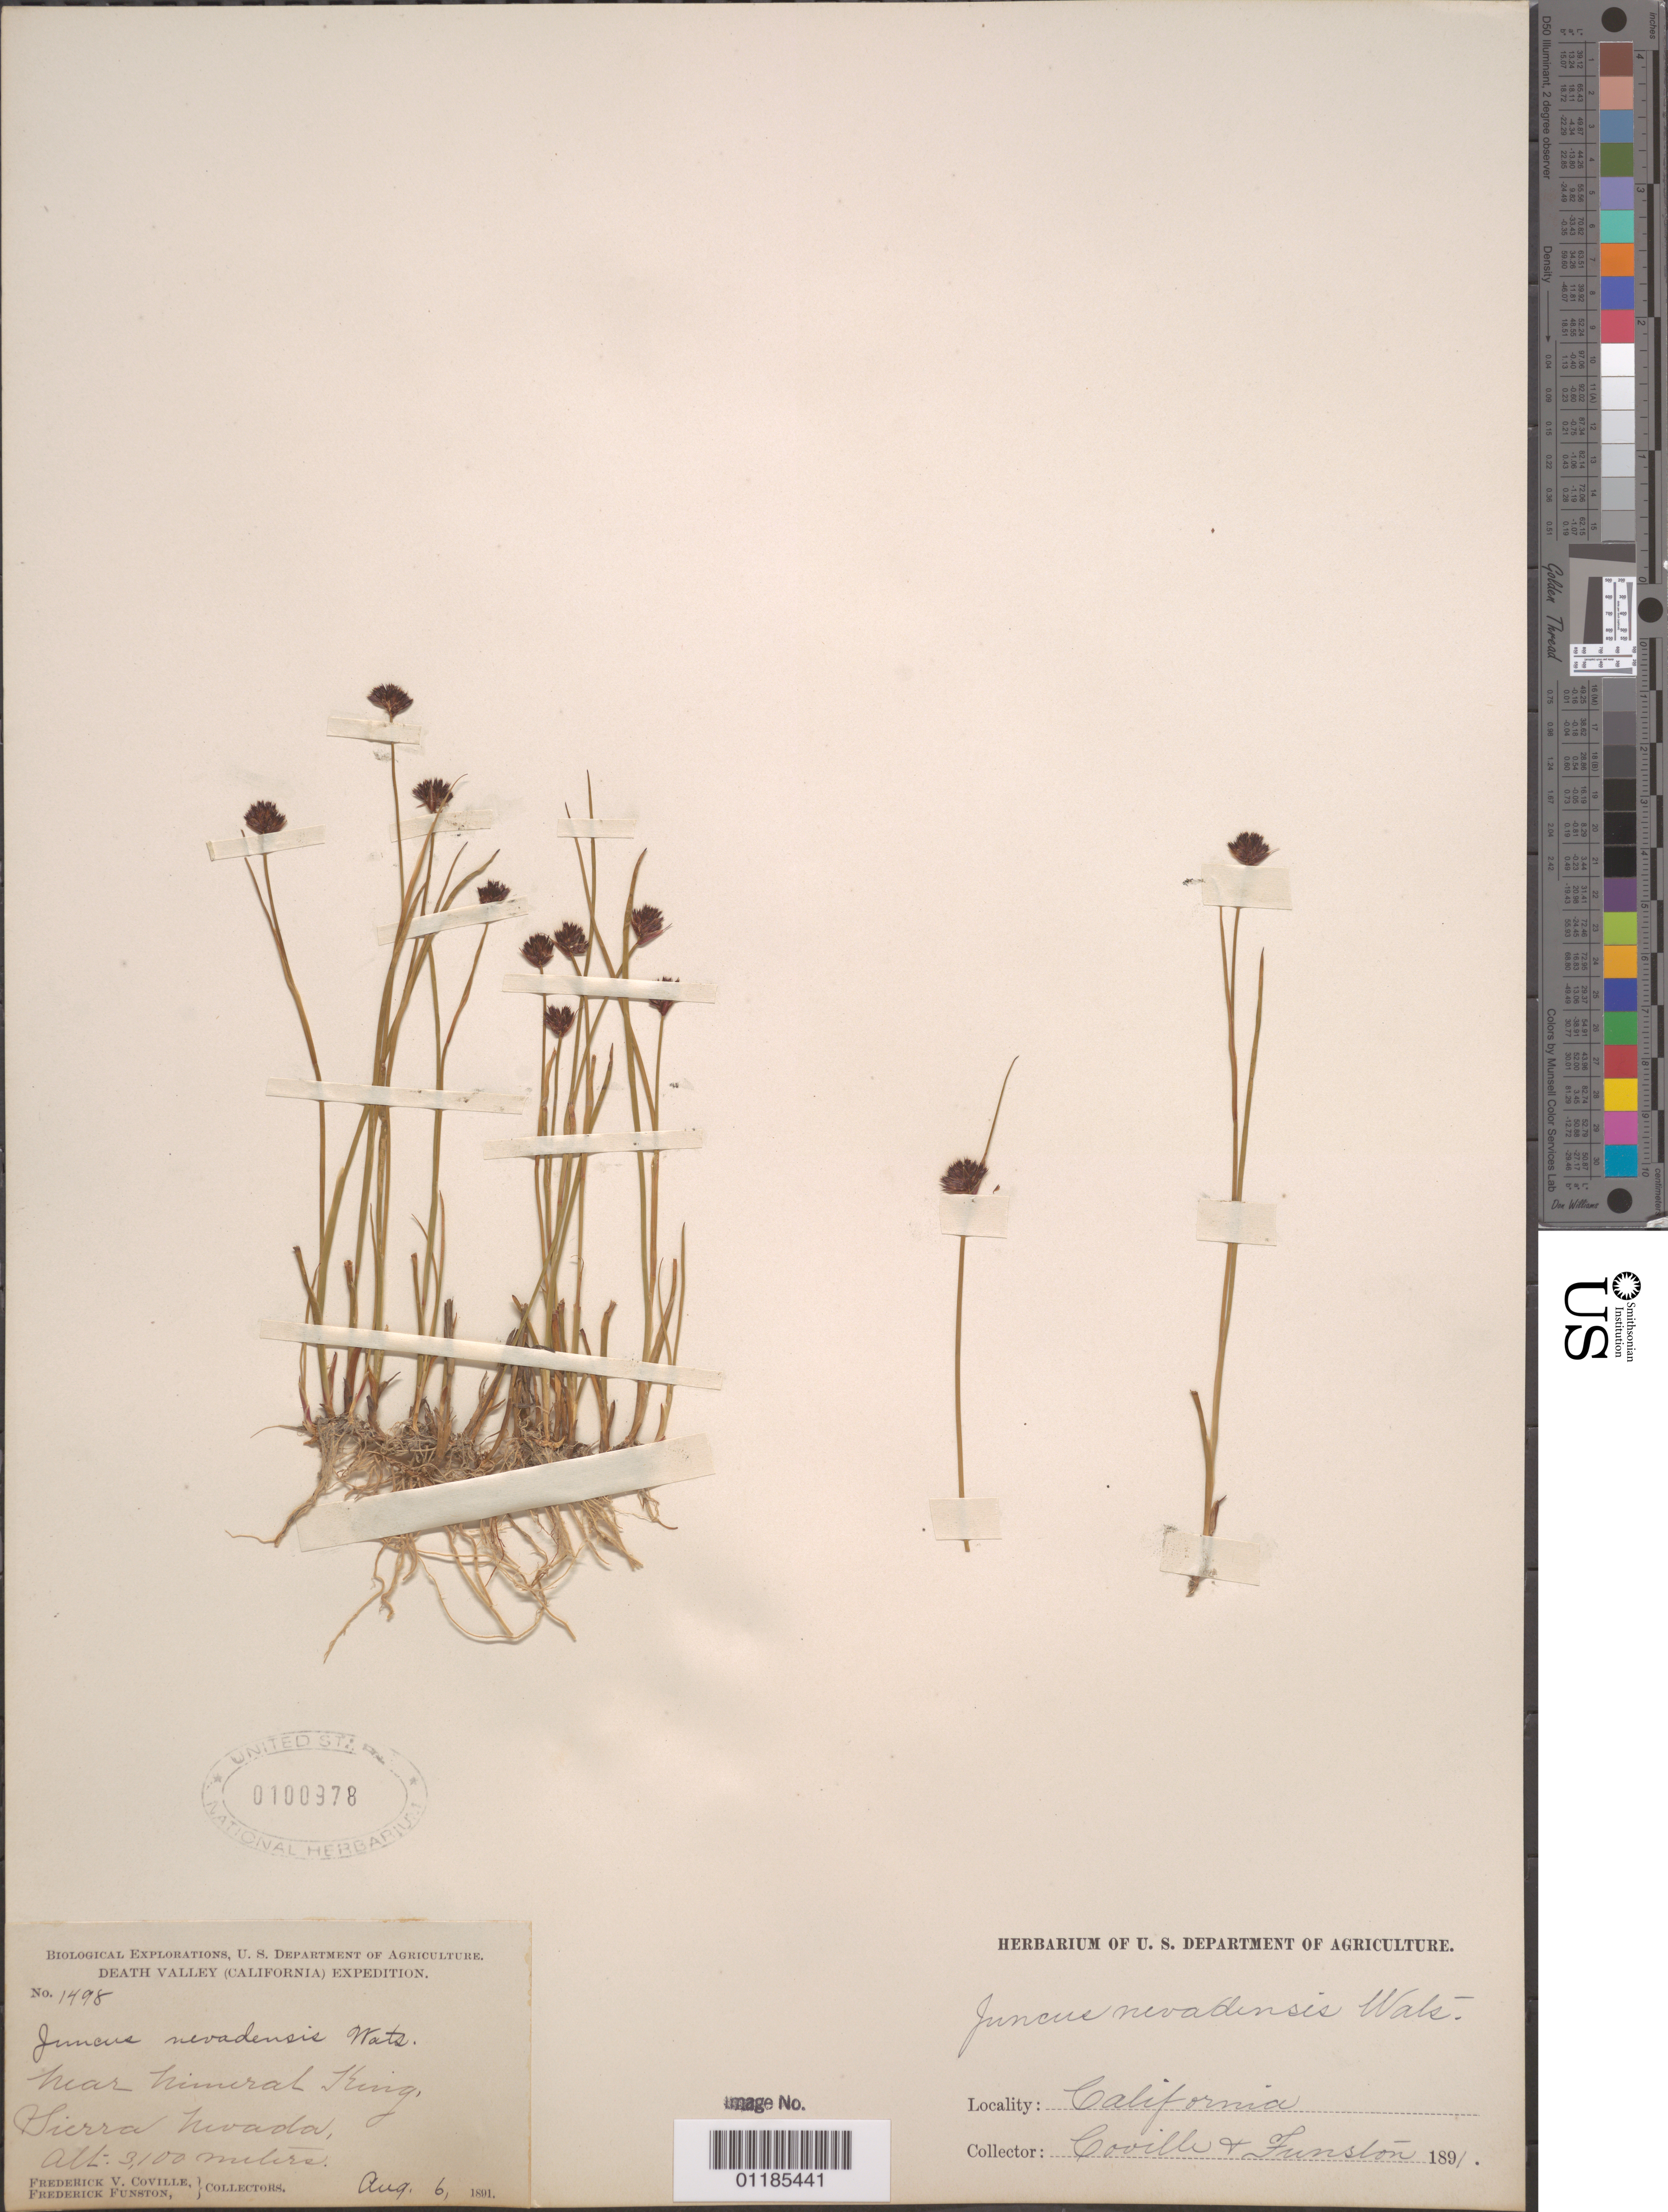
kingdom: Plantae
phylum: Tracheophyta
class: Liliopsida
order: Poales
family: Juncaceae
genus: Juncus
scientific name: Juncus nevadensis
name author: S. Watson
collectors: F. V. Coville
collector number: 1498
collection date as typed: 06 Aug 1891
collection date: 1891-08-06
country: United States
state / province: California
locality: Near Mineral Spring, Sierra Nevada.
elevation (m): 3100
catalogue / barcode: US 100978